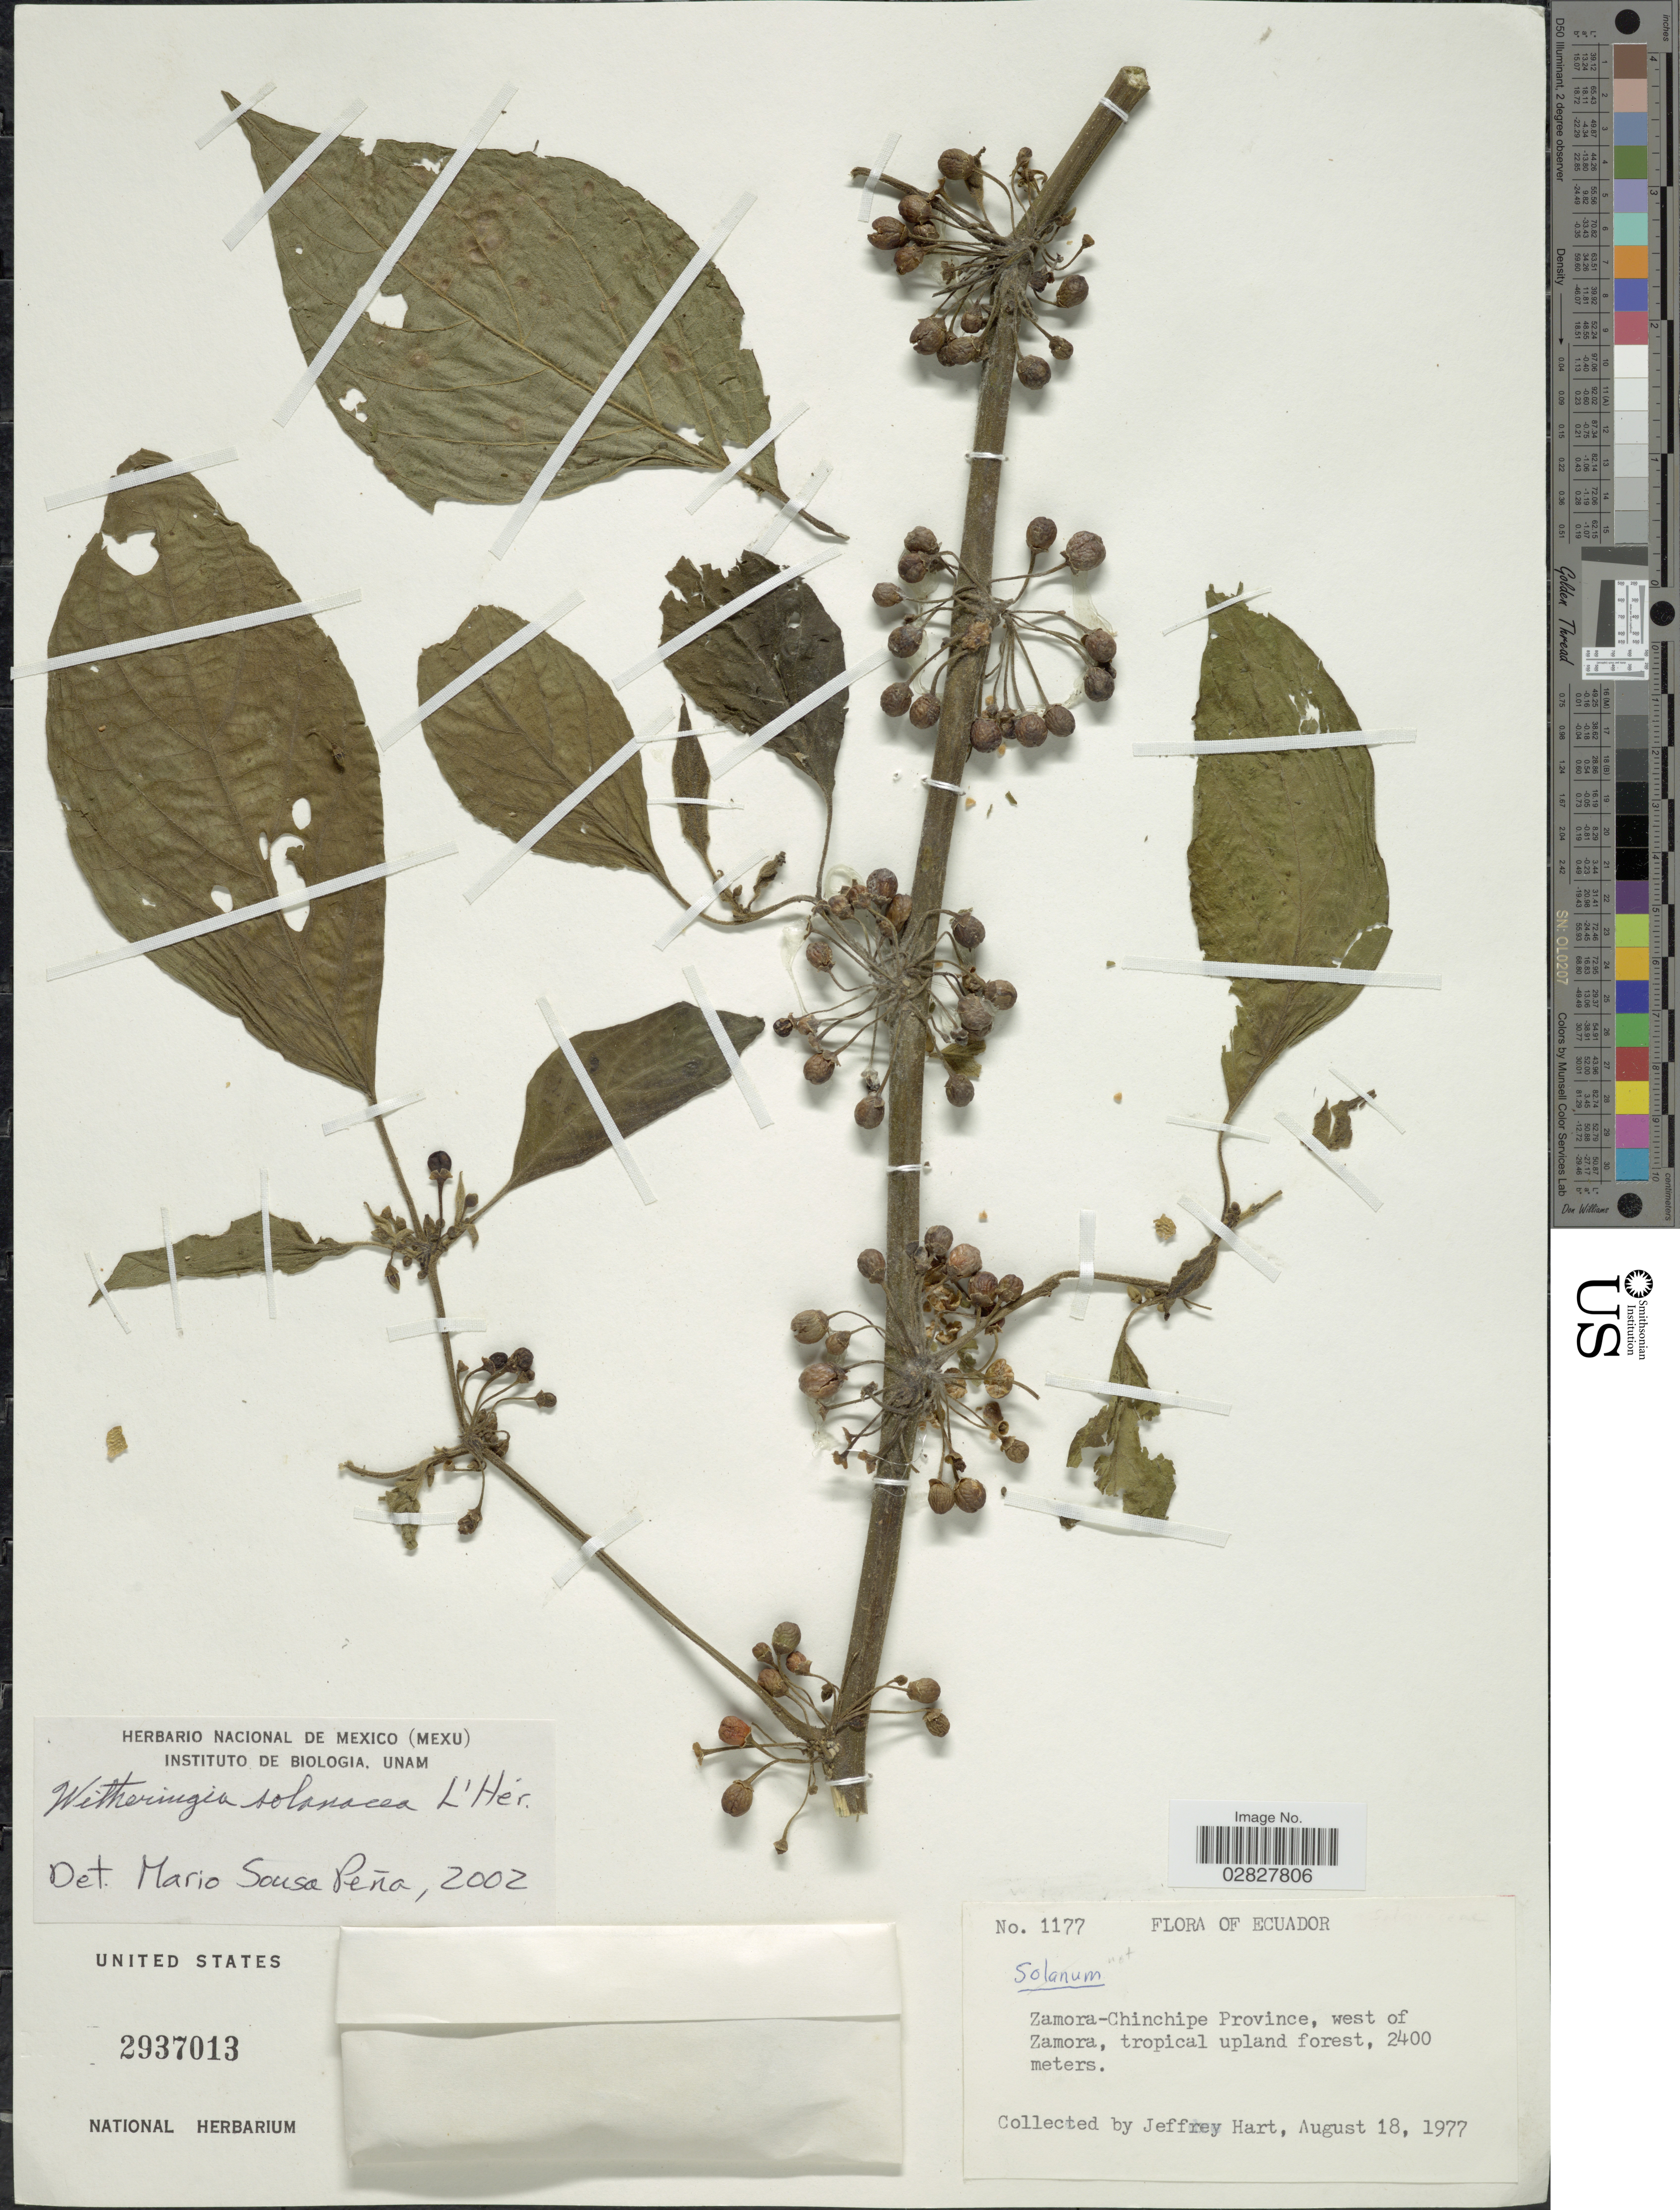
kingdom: Plantae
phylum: Tracheophyta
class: Magnoliopsida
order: Solanales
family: Solanaceae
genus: Witheringia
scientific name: Witheringia solanacea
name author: L'Hér.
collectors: J. A. Hart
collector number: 1177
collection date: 1977-08-18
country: Ecuador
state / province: Zamora-Chinchipe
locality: Zamora-Chinchipe Province, west of Zamora, tropical upland forest.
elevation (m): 2400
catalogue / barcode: US 2937013